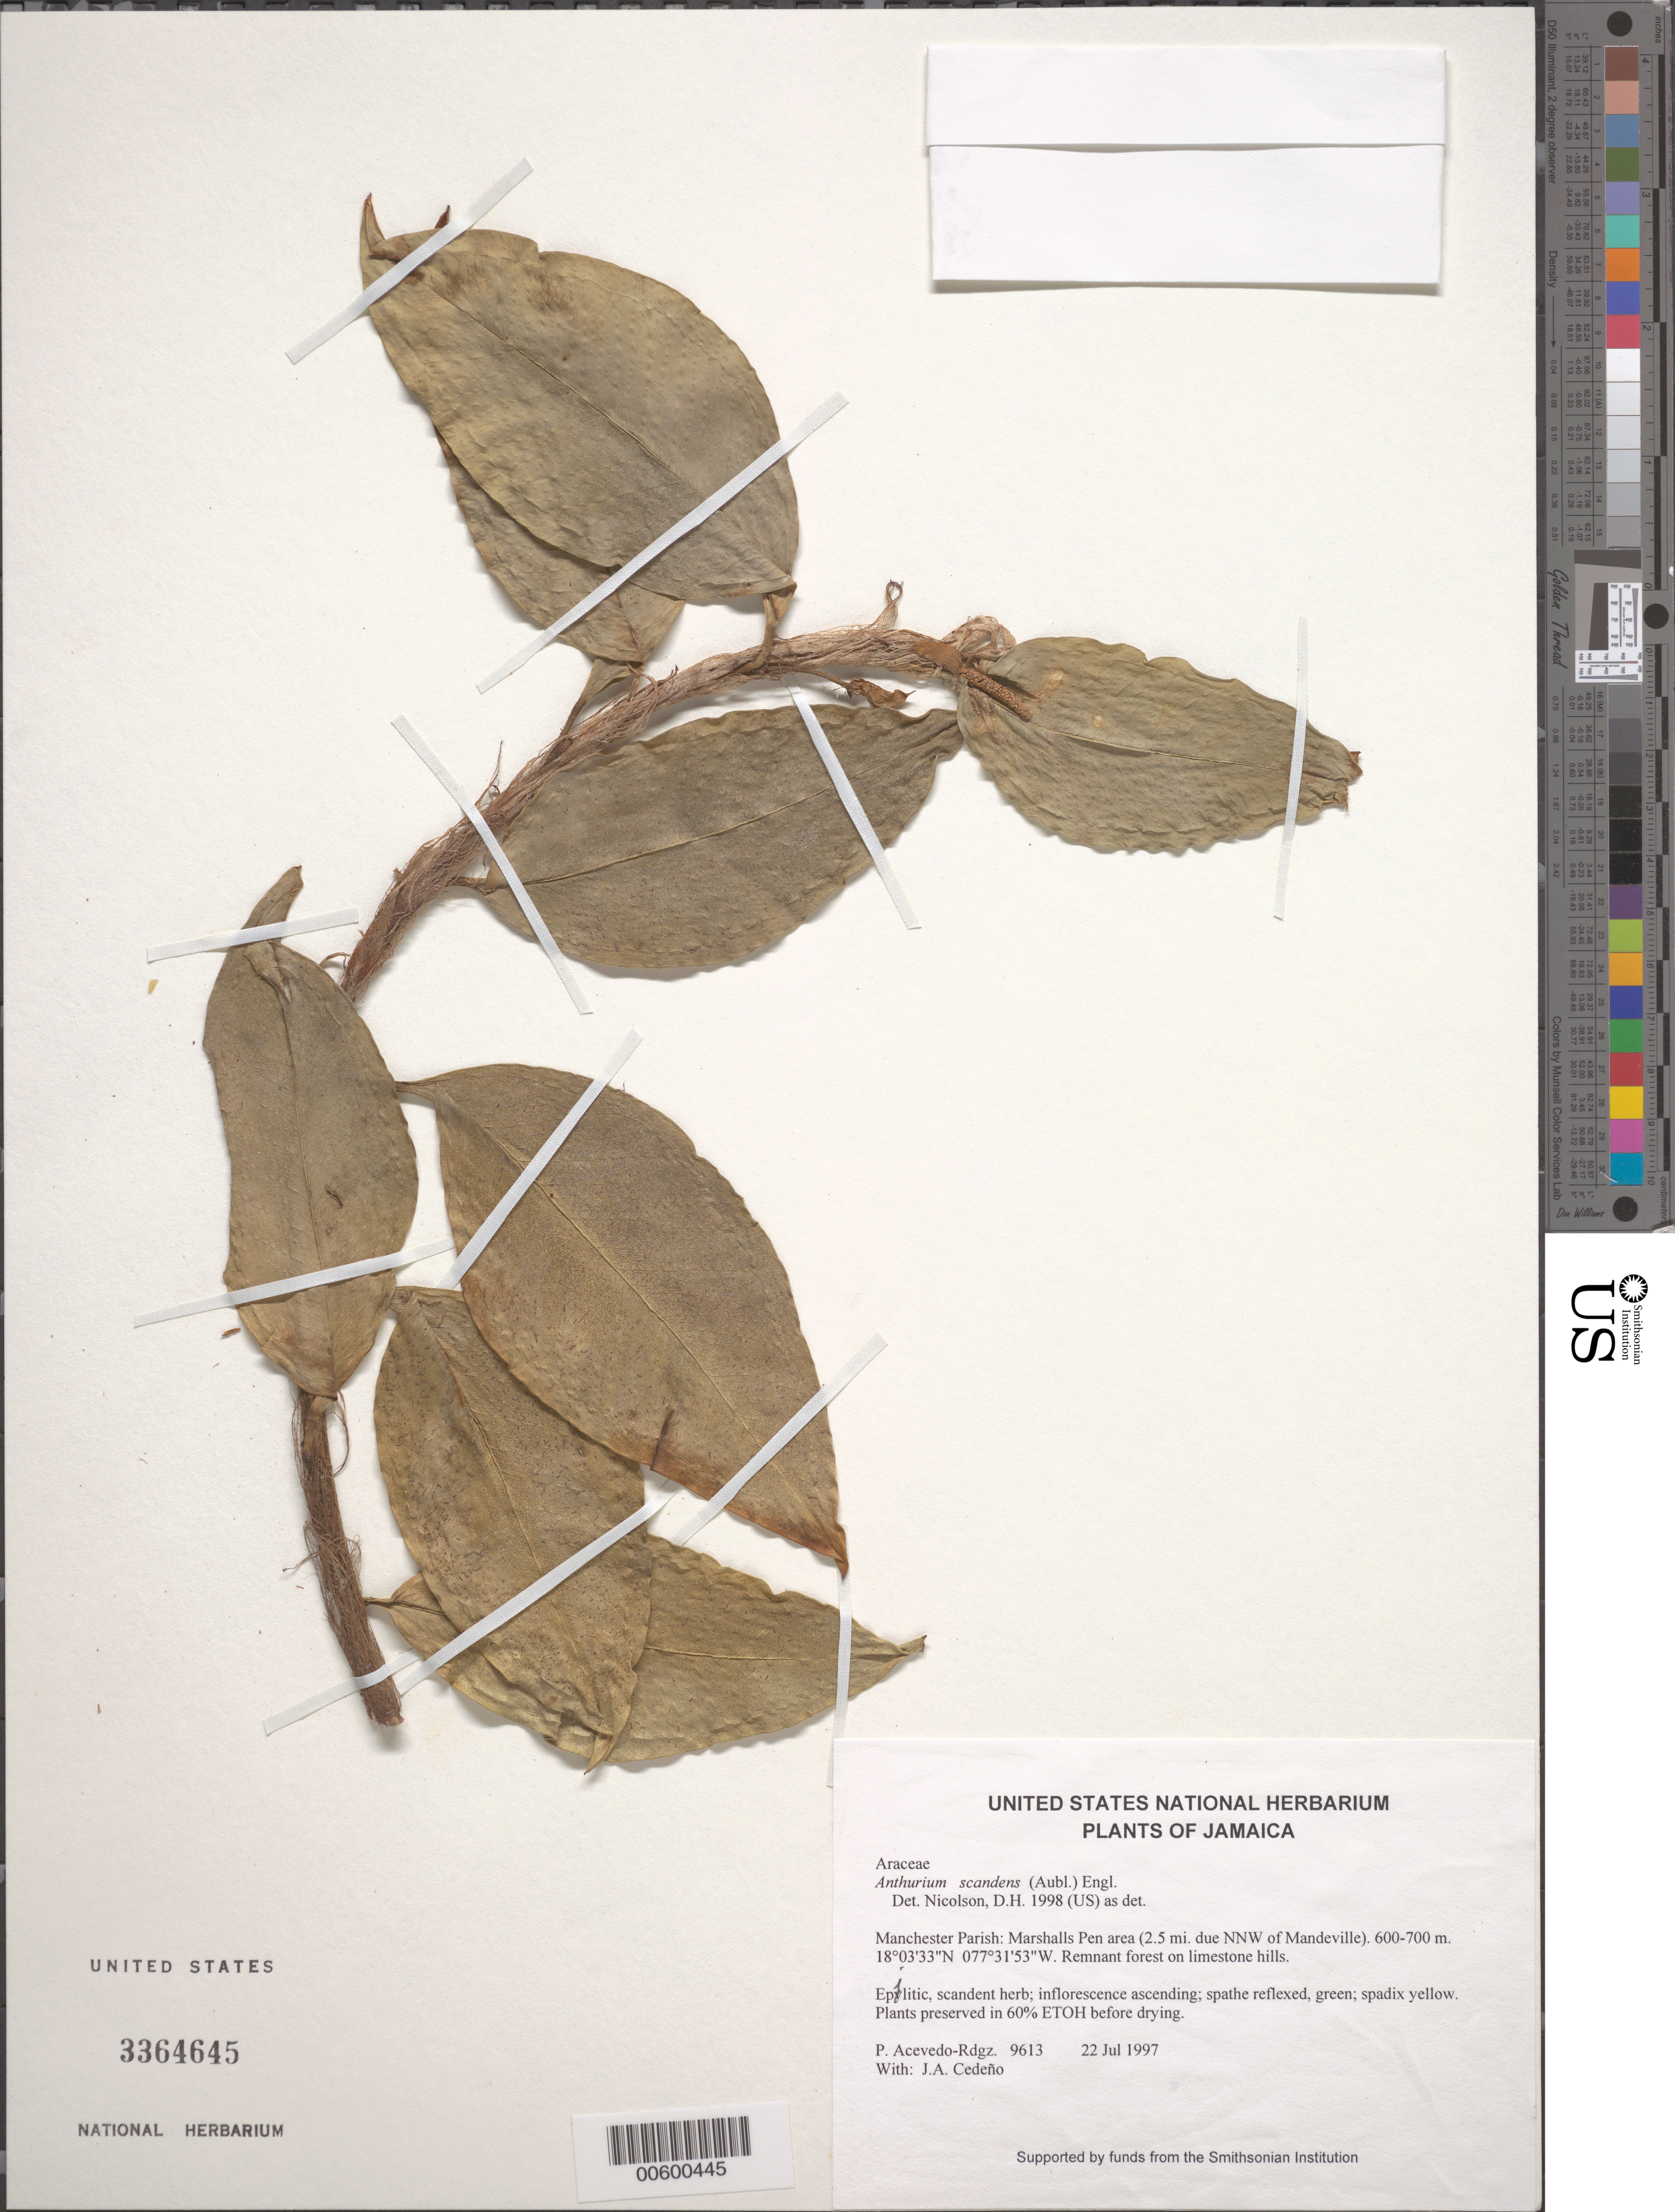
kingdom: Plantae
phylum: Tracheophyta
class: Liliopsida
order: Alismatales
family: Araceae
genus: Anthurium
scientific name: Anthurium scandens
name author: (Aubl.) Engl.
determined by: Nicolson, Dan H.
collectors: P. Acevedo-Rodr. & J. A. Cedeño M.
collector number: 9613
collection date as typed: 22 Jul 1997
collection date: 1997-07-22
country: Jamaica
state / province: Manchester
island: Jamaica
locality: Manchester Parish: Marshalls Pen area (2.5 mi. due NNW of Mandeville).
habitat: Remnant forest on limestone hills.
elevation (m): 600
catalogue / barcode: US 3364645